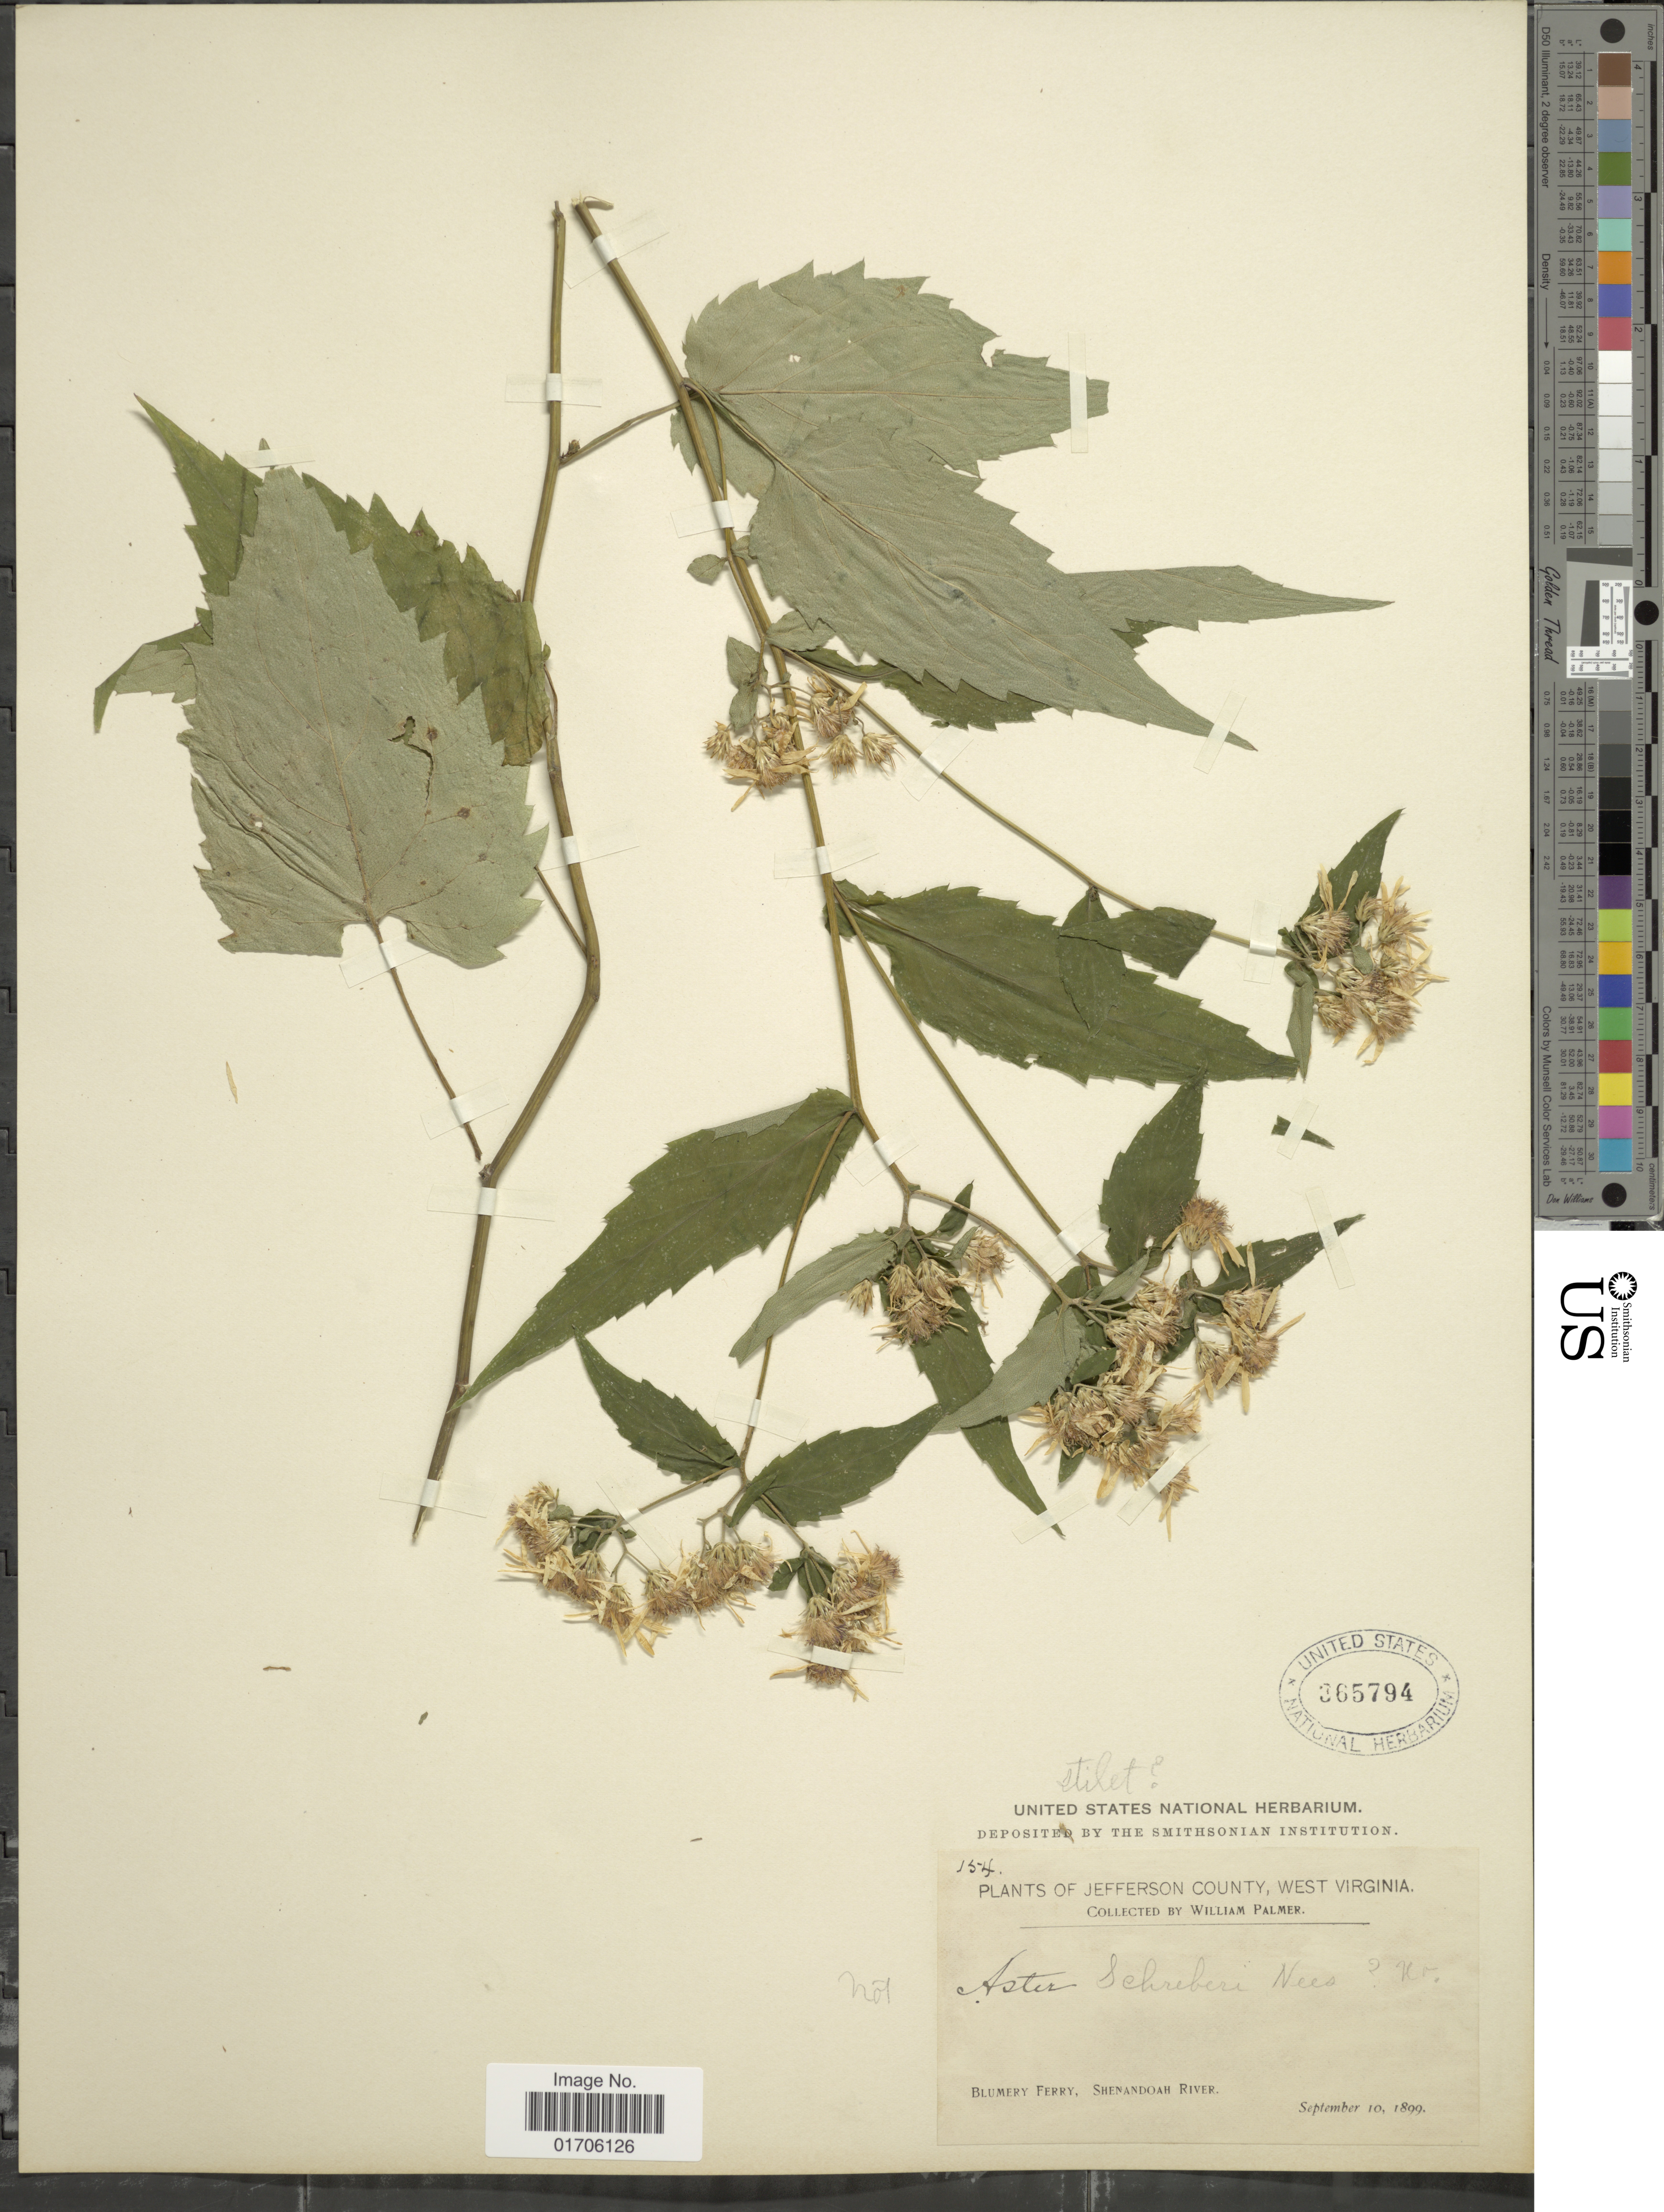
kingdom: Plantae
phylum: Tracheophyta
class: Magnoliopsida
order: Asterales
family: Asteraceae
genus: Aster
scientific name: Aster stilettiformis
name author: E.S. Burgess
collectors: W. Palmer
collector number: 154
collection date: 1899-09-10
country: United States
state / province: West Virginia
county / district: Jefferson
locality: Jefferson County, West Virginia. Blumery Ferry, Shenandoah River.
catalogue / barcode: US 365794